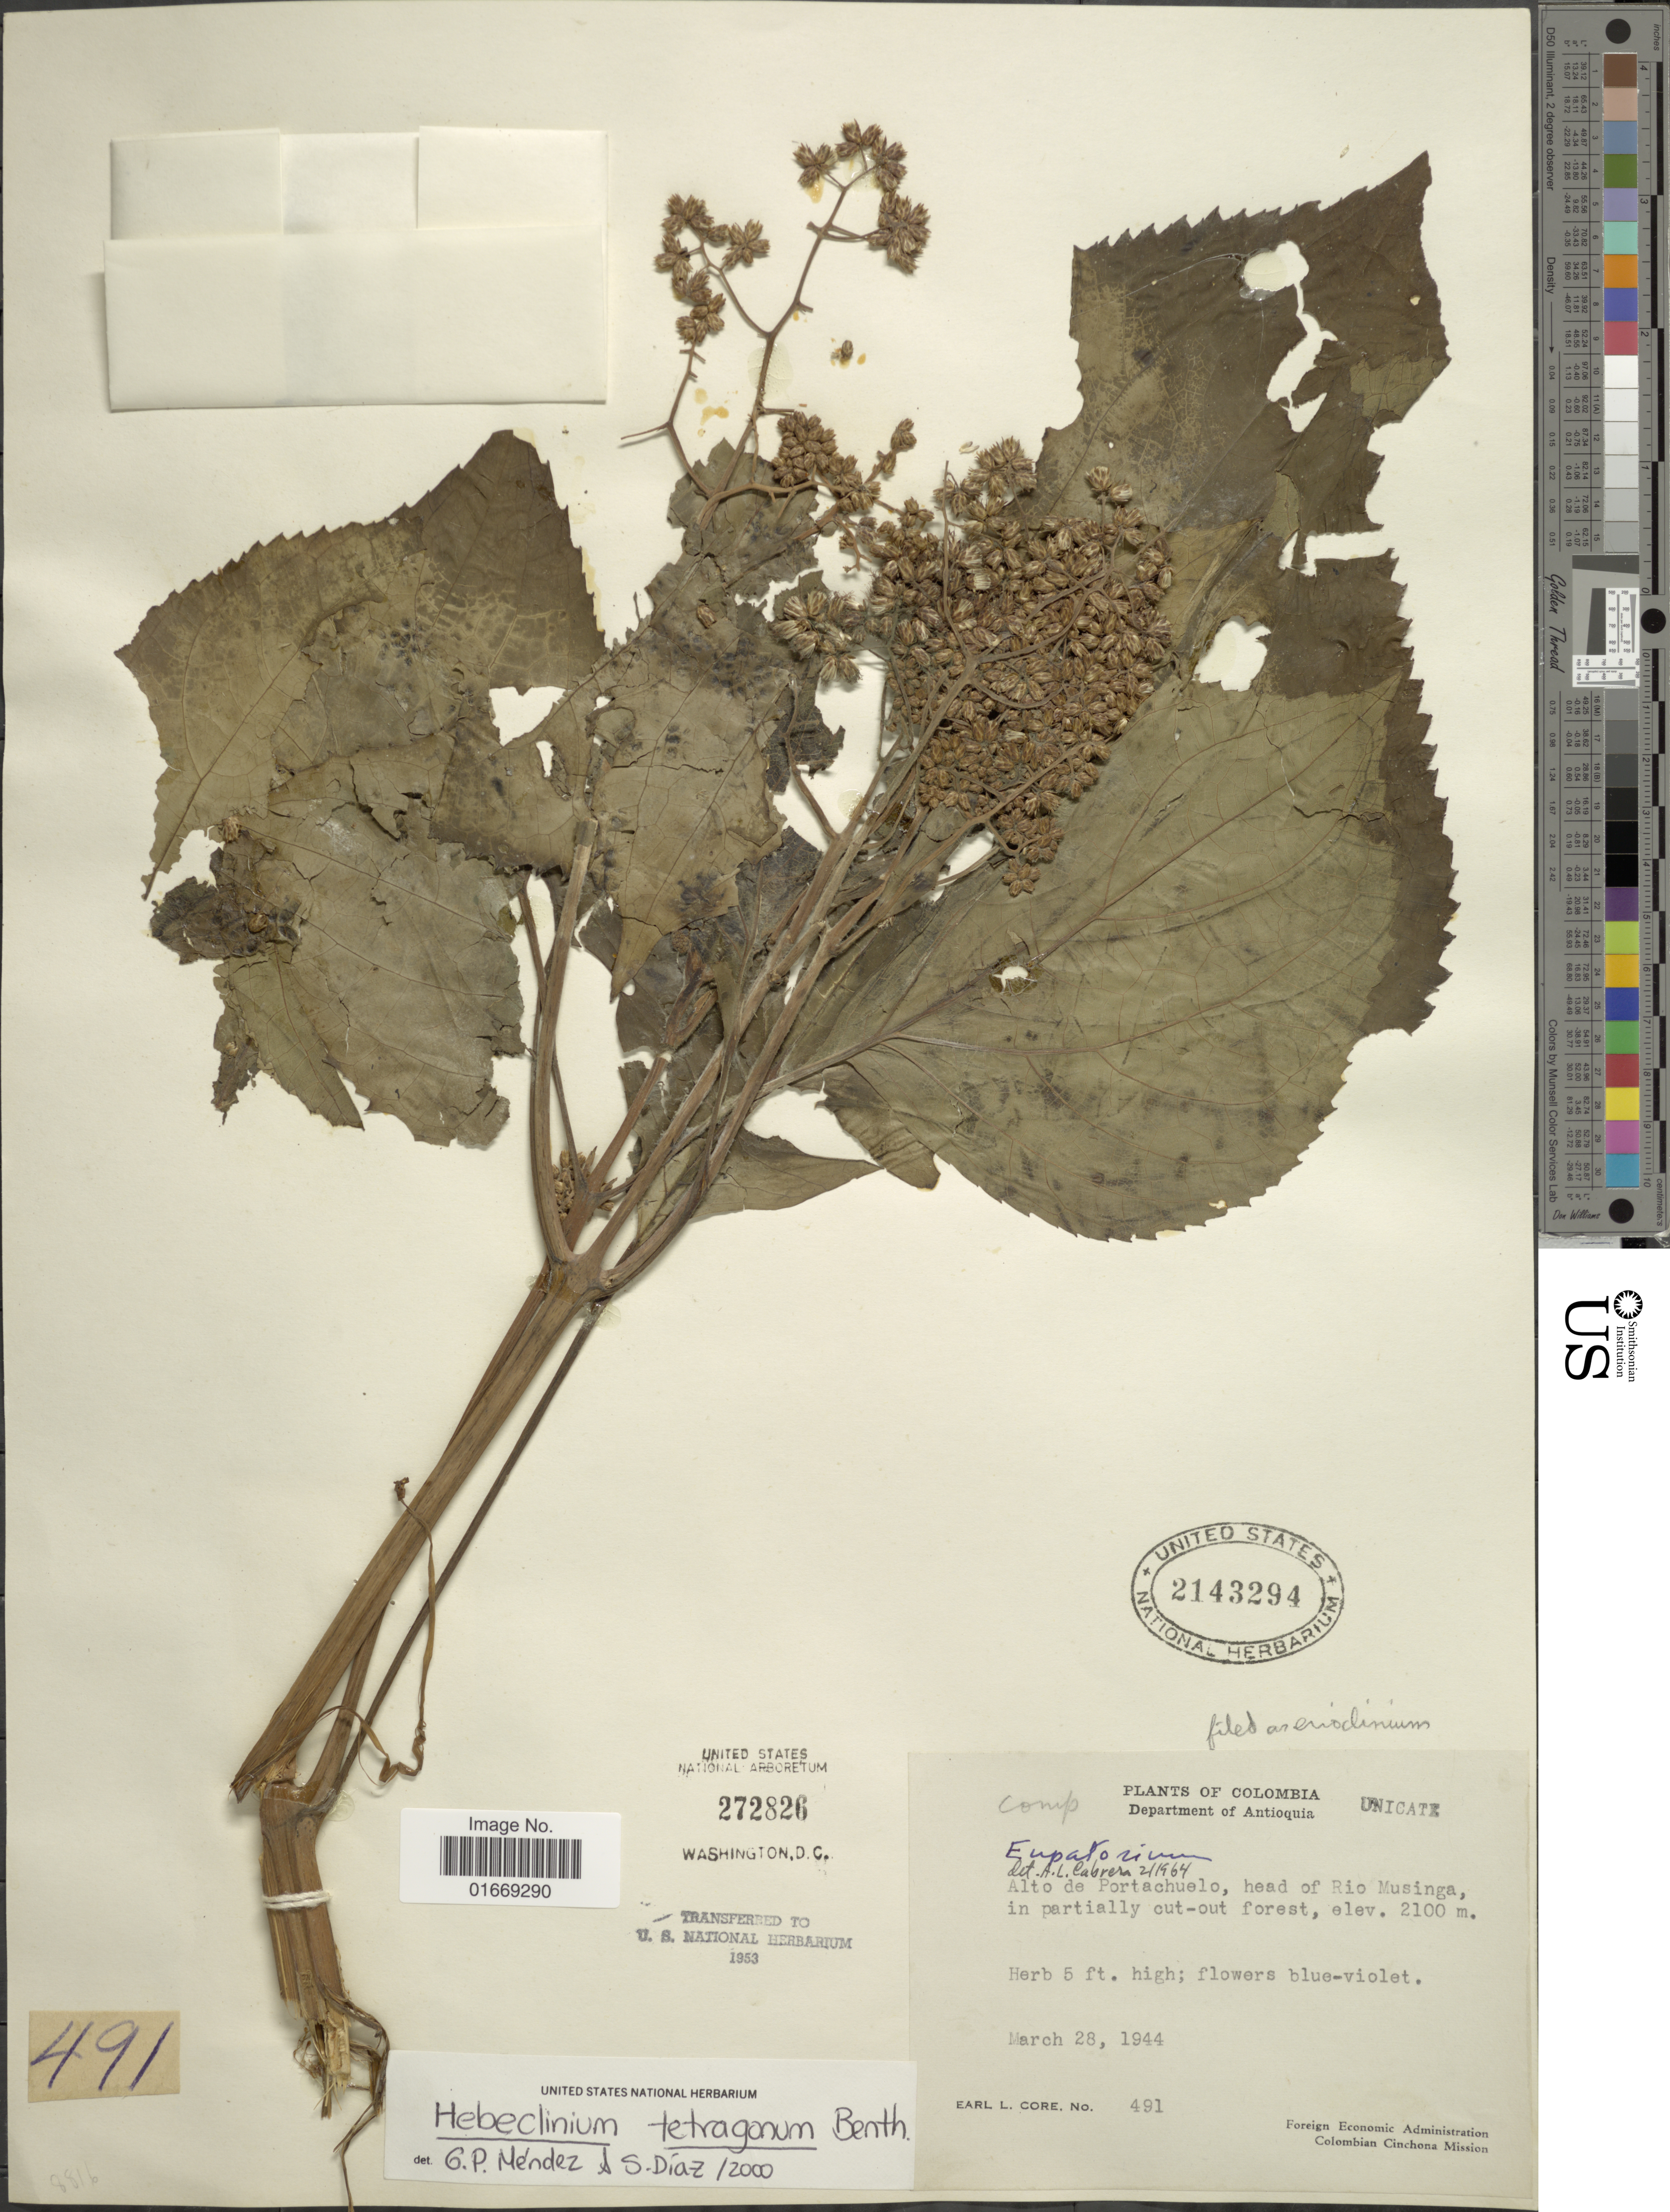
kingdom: Plantae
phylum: Tracheophyta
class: Magnoliopsida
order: Asterales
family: Asteraceae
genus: Hebeclinium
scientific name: Hebeclinium tetragonum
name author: Benth.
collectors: E. L. Core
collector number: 491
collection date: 1944-03-28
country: Colombia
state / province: Antioquia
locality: Department of Antioquia. Alto de Portachuelo, head of Rio Musinga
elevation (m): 2100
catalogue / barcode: US 2143294